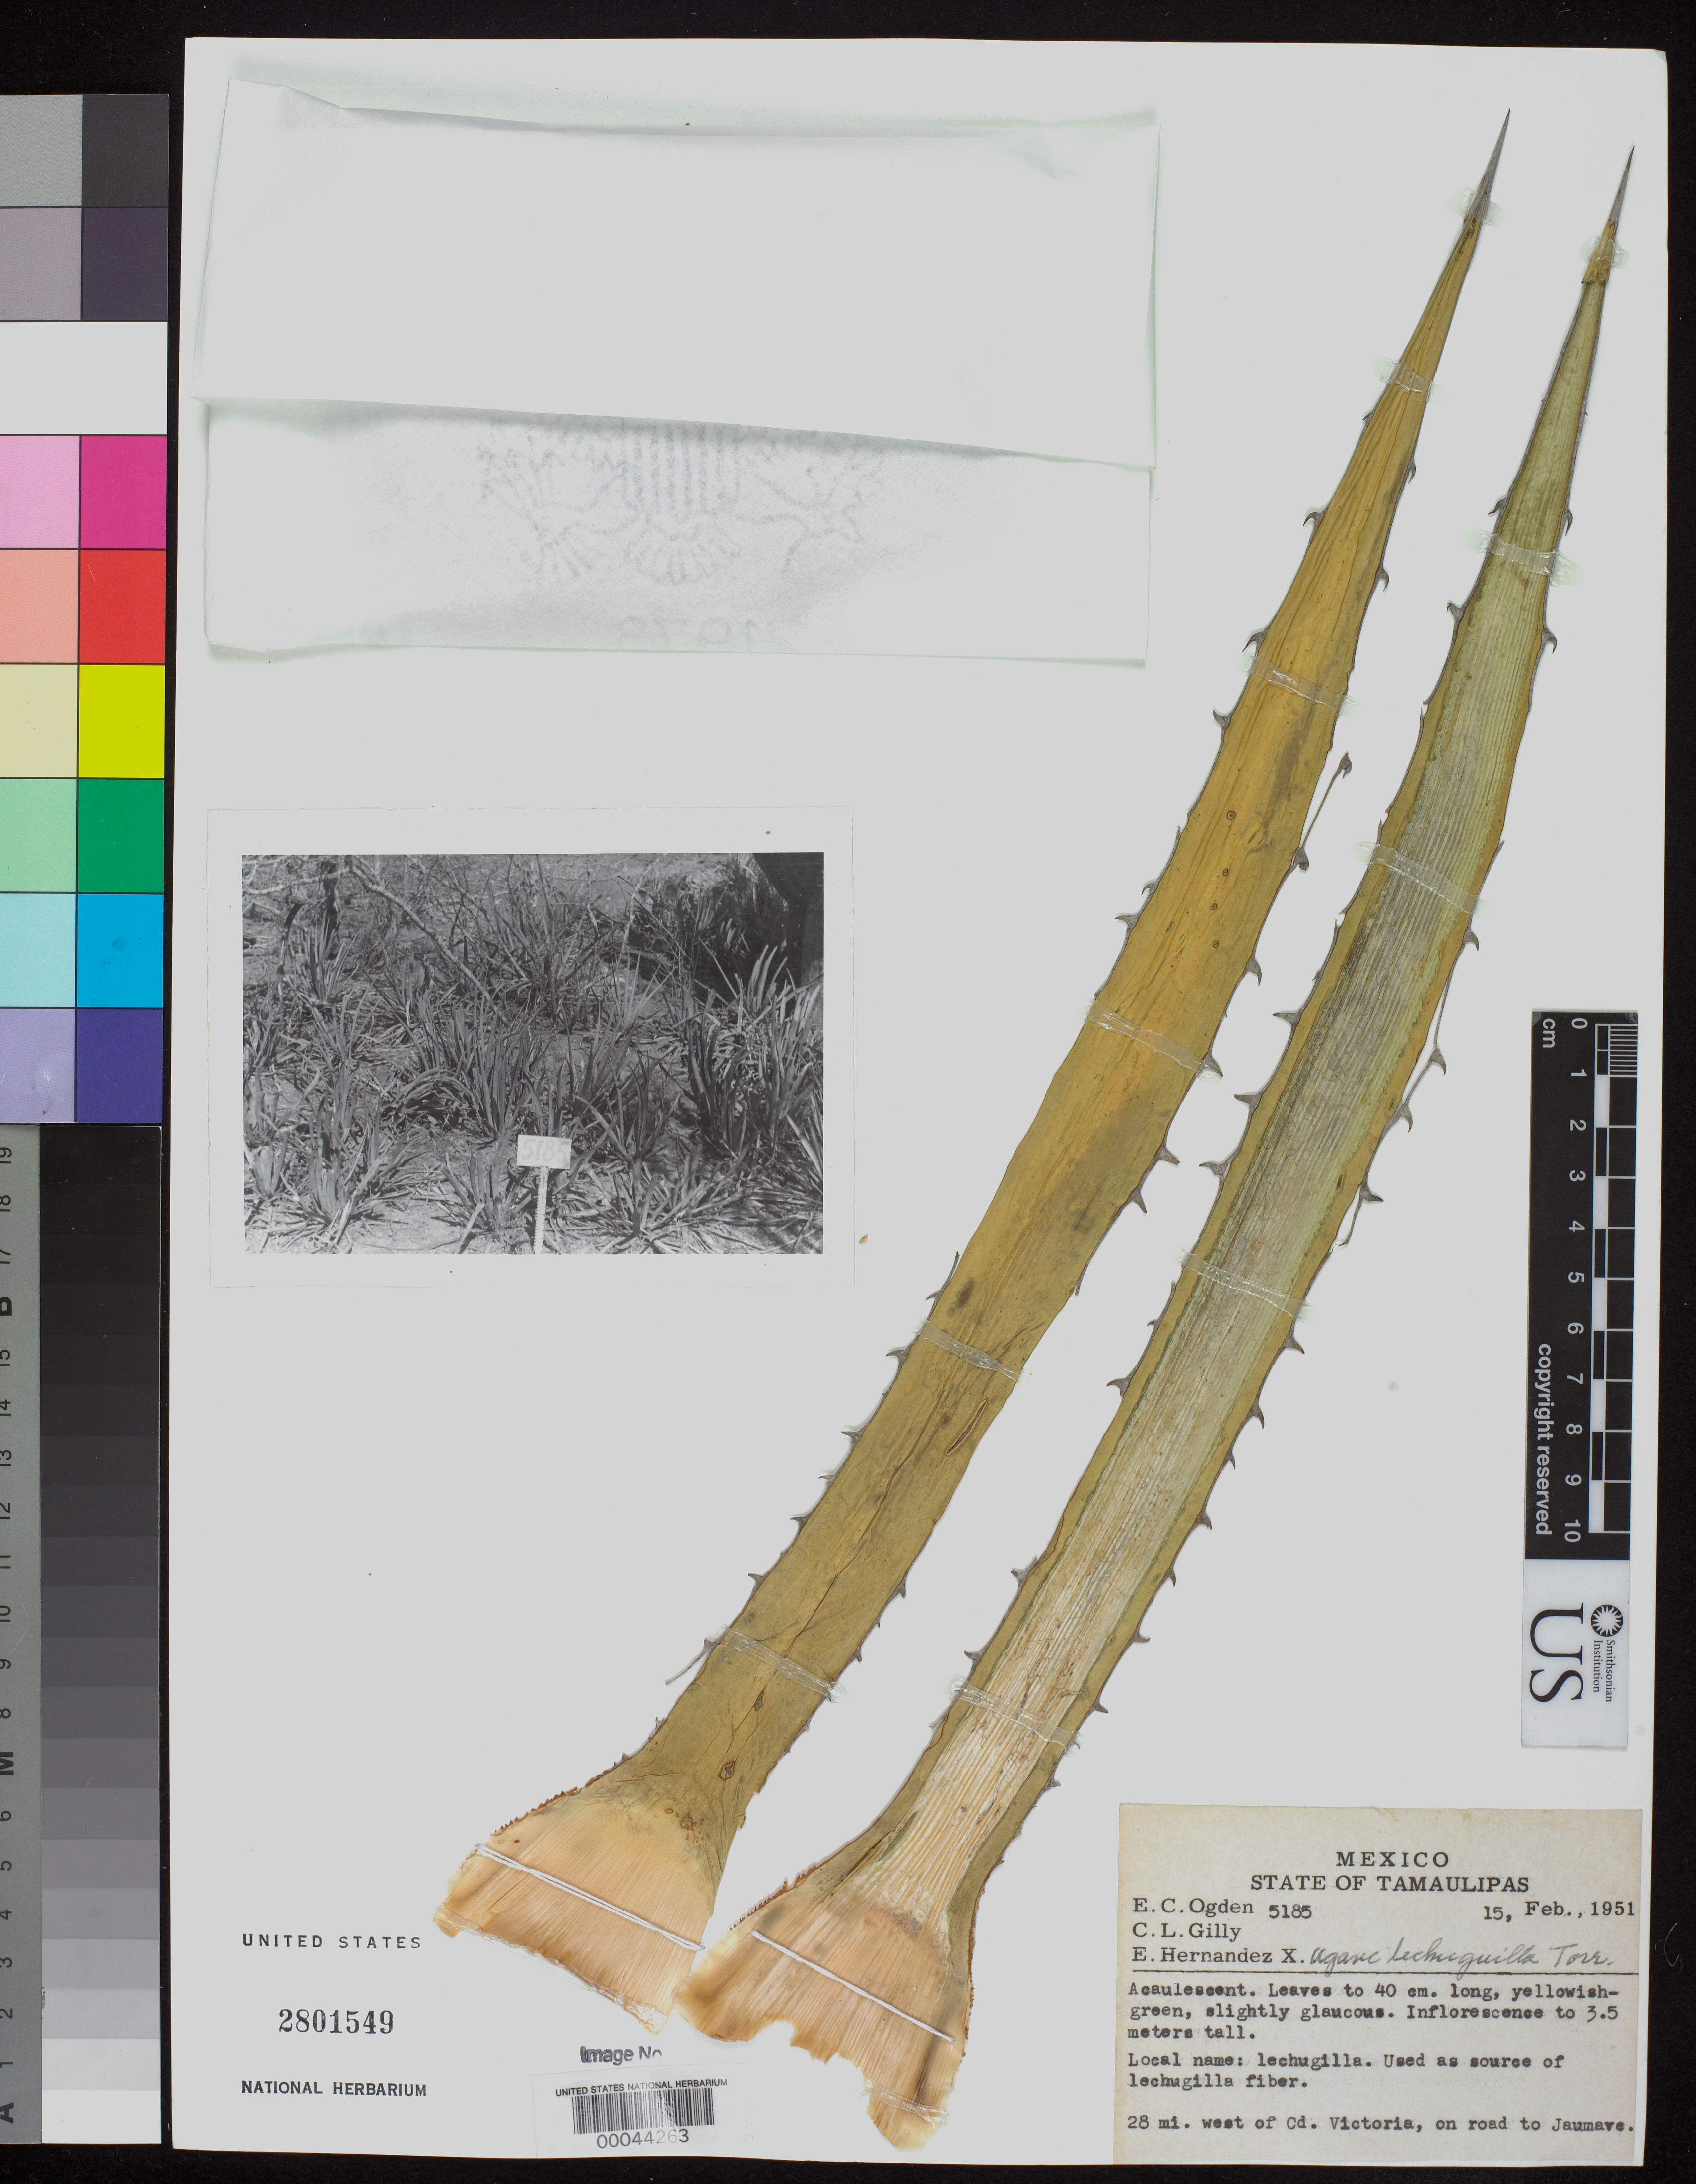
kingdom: Plantae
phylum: Tracheophyta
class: Liliopsida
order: Asparagales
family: Asparagaceae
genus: Agave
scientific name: Agave lechuguilla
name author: Torr.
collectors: E. C. Ogden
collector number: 5185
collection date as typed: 15 Feb 1951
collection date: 1951-02-15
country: Mexico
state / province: Tamaulipas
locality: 28 mi W of Cd Victoria, on road to Jaumave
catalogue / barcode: US 2801549